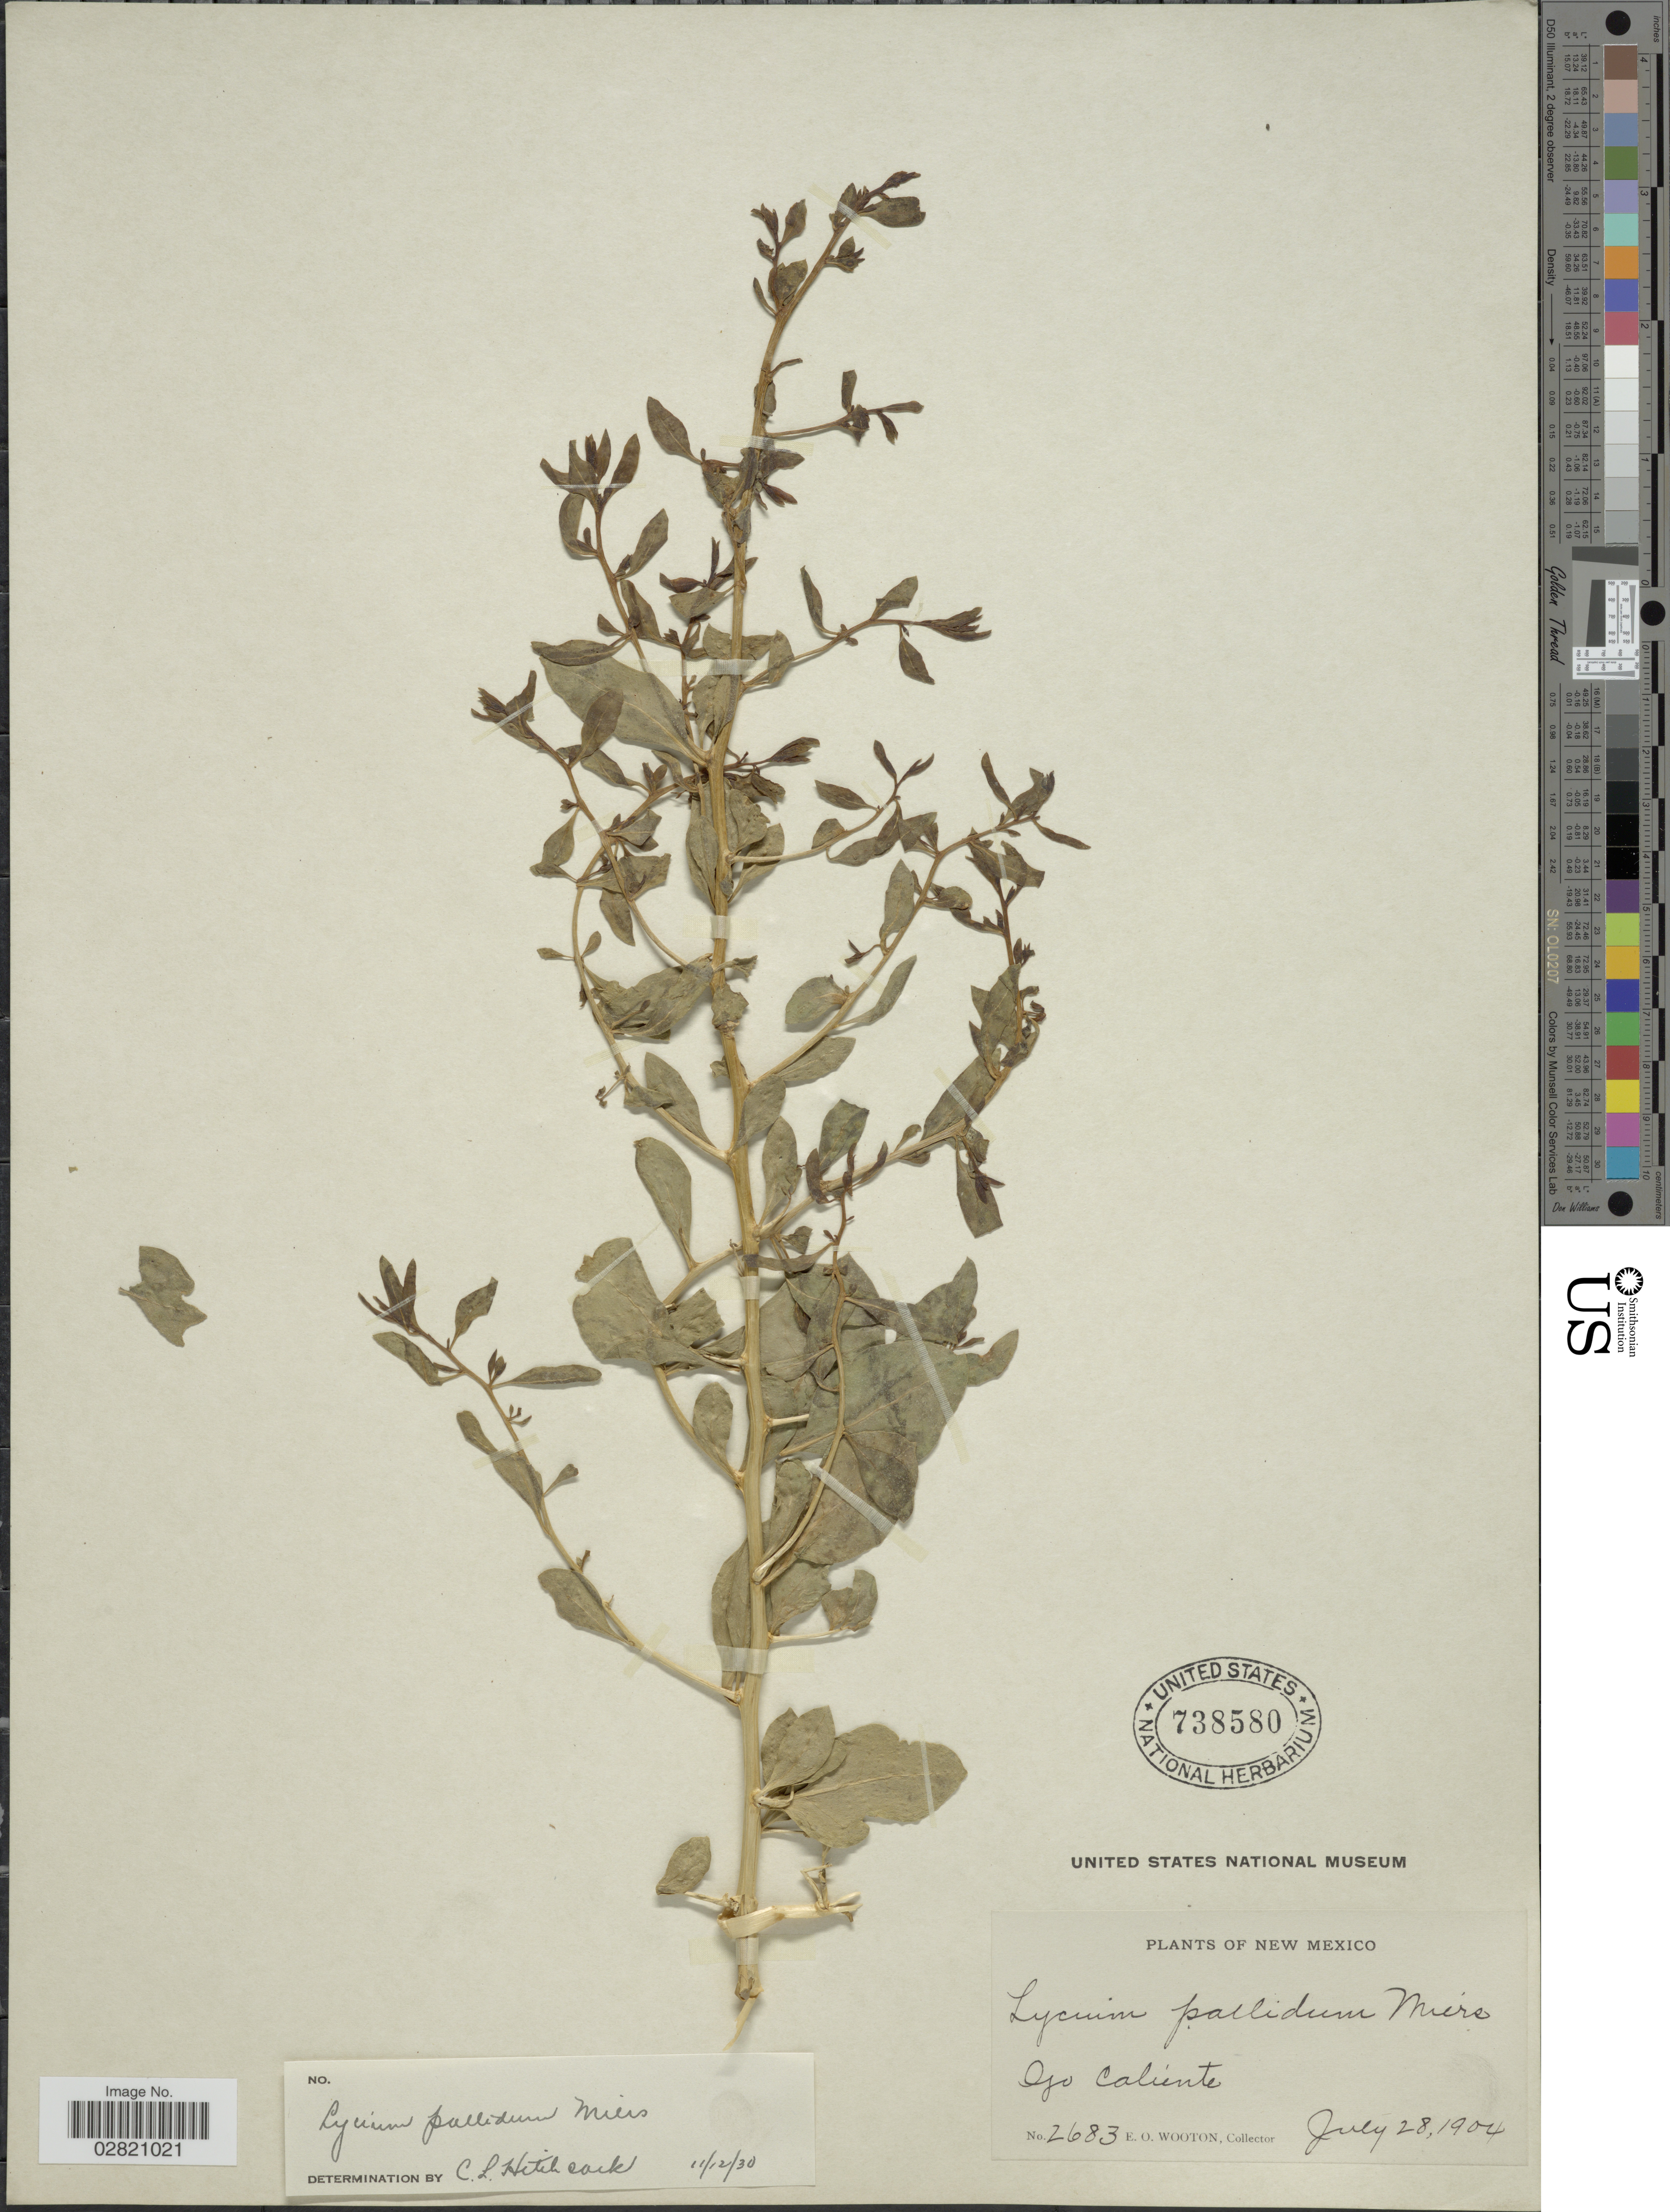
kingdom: Plantae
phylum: Tracheophyta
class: Magnoliopsida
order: Solanales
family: Solanaceae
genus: Lycium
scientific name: Lycium pallidum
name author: Miers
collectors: E. O. Wooton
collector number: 2683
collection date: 1904-07-28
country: United States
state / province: New Mexico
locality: Ojo Caliente.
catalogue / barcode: US 738580